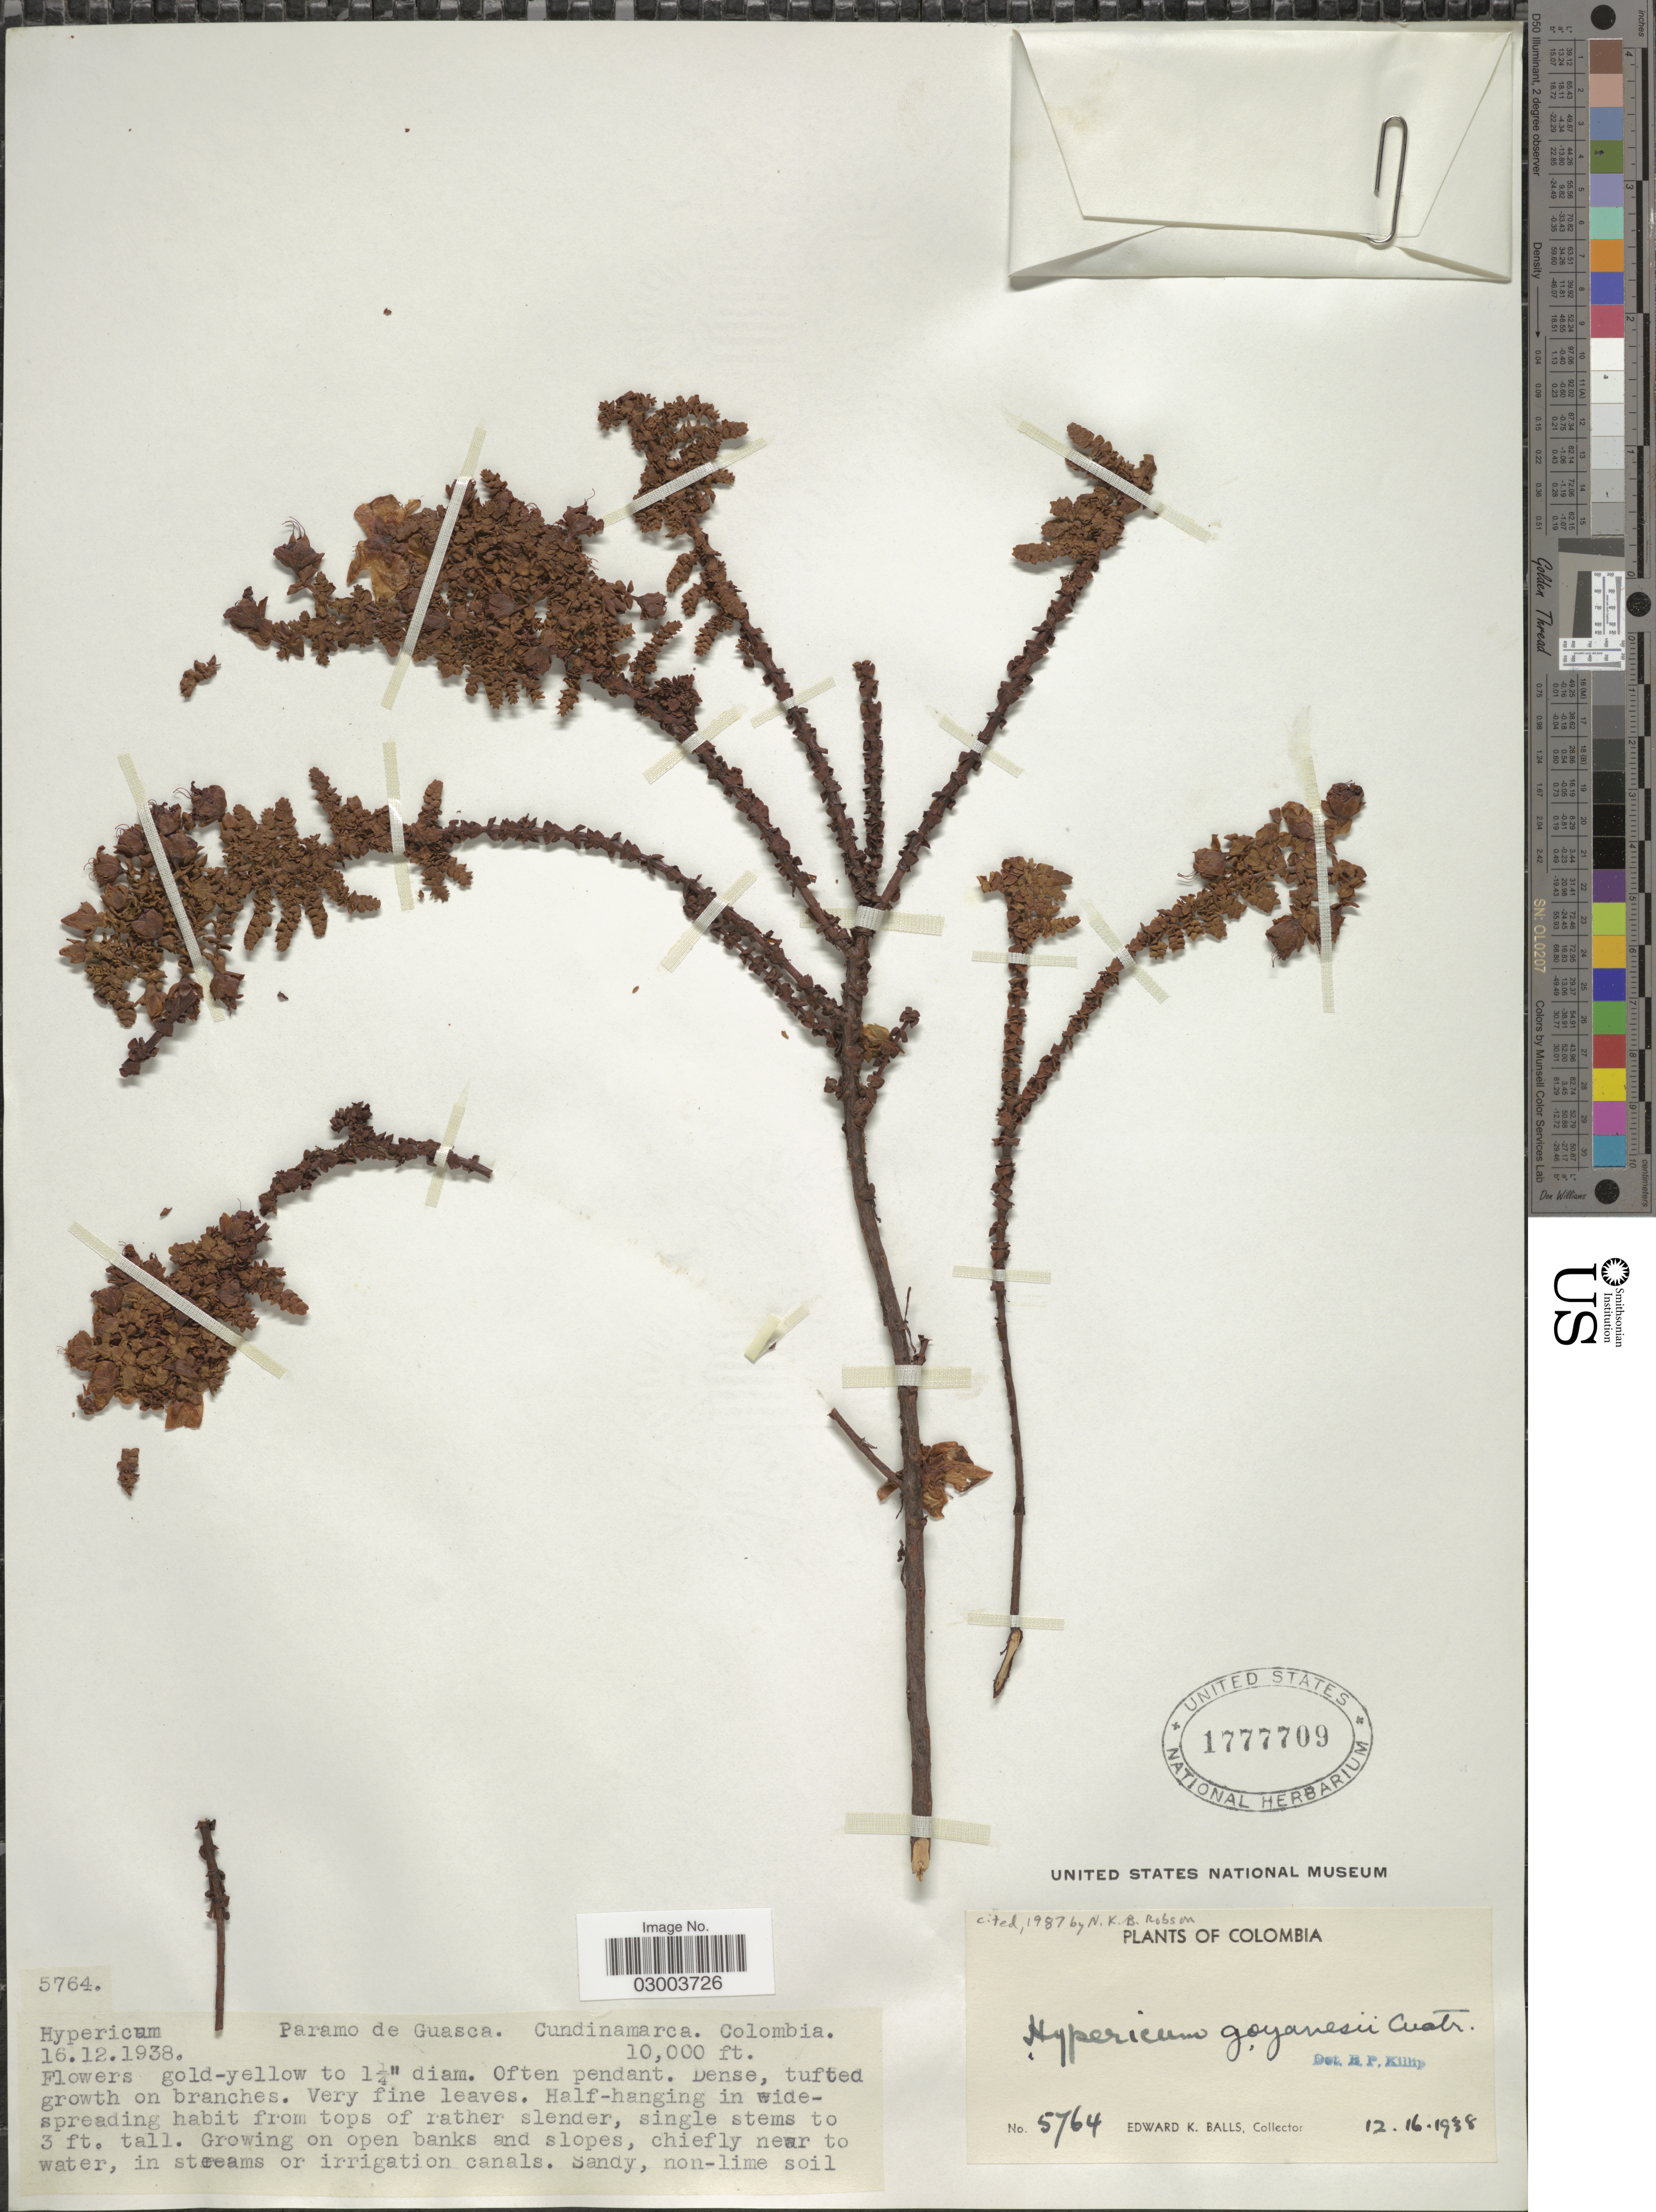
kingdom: Plantae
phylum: Tracheophyta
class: Magnoliopsida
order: Malpighiales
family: Hypericaceae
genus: Hypericum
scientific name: Hypericum goyanesii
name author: Cuatrec.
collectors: E. K. Balls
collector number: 5764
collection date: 1938-12-16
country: Colombia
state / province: Cundinamarca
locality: Paramo de Guasca.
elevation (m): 3048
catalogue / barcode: US 1777709